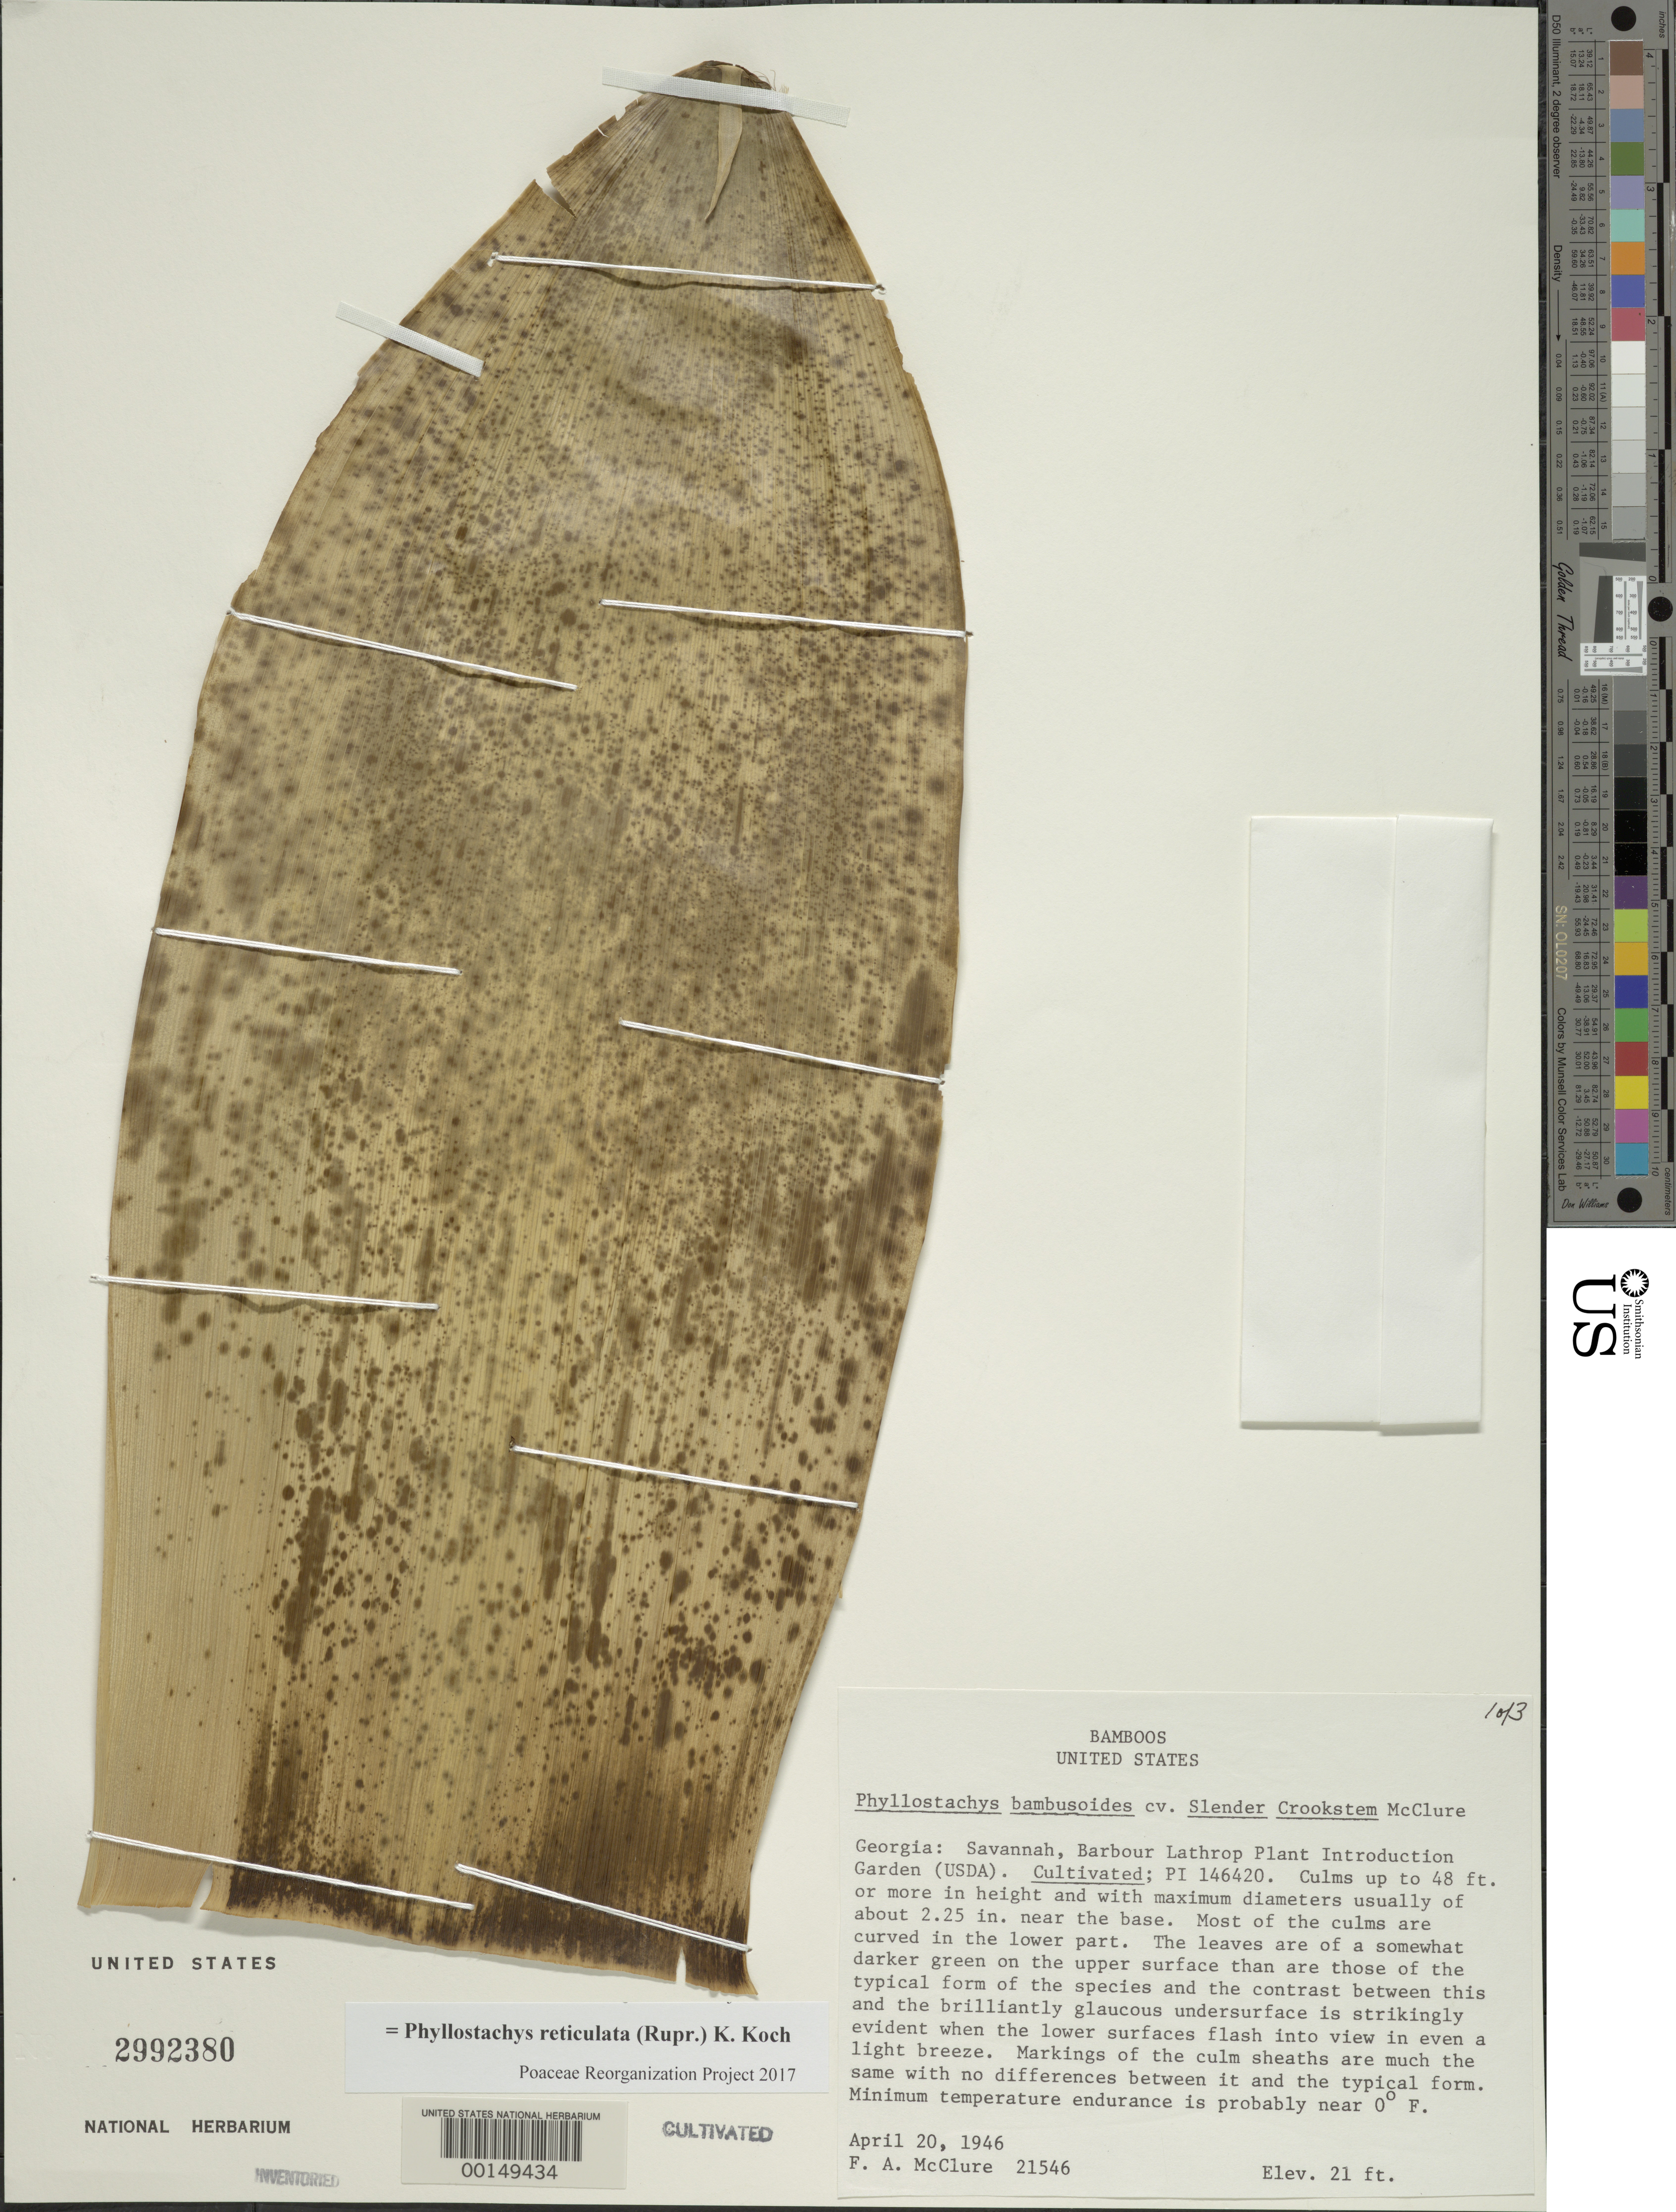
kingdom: Plantae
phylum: Tracheophyta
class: Liliopsida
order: Poales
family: Poaceae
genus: Phyllostachys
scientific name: Phyllostachys reticulata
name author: (Rupr.) K. Koch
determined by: Poaceae Reorganization Project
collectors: F. A. McClure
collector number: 21546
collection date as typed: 20 Apr 1946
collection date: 1946-04-20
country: United States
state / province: Georgia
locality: Savannah, barbour lathrop p.i. garden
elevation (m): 6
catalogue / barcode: US 2992380